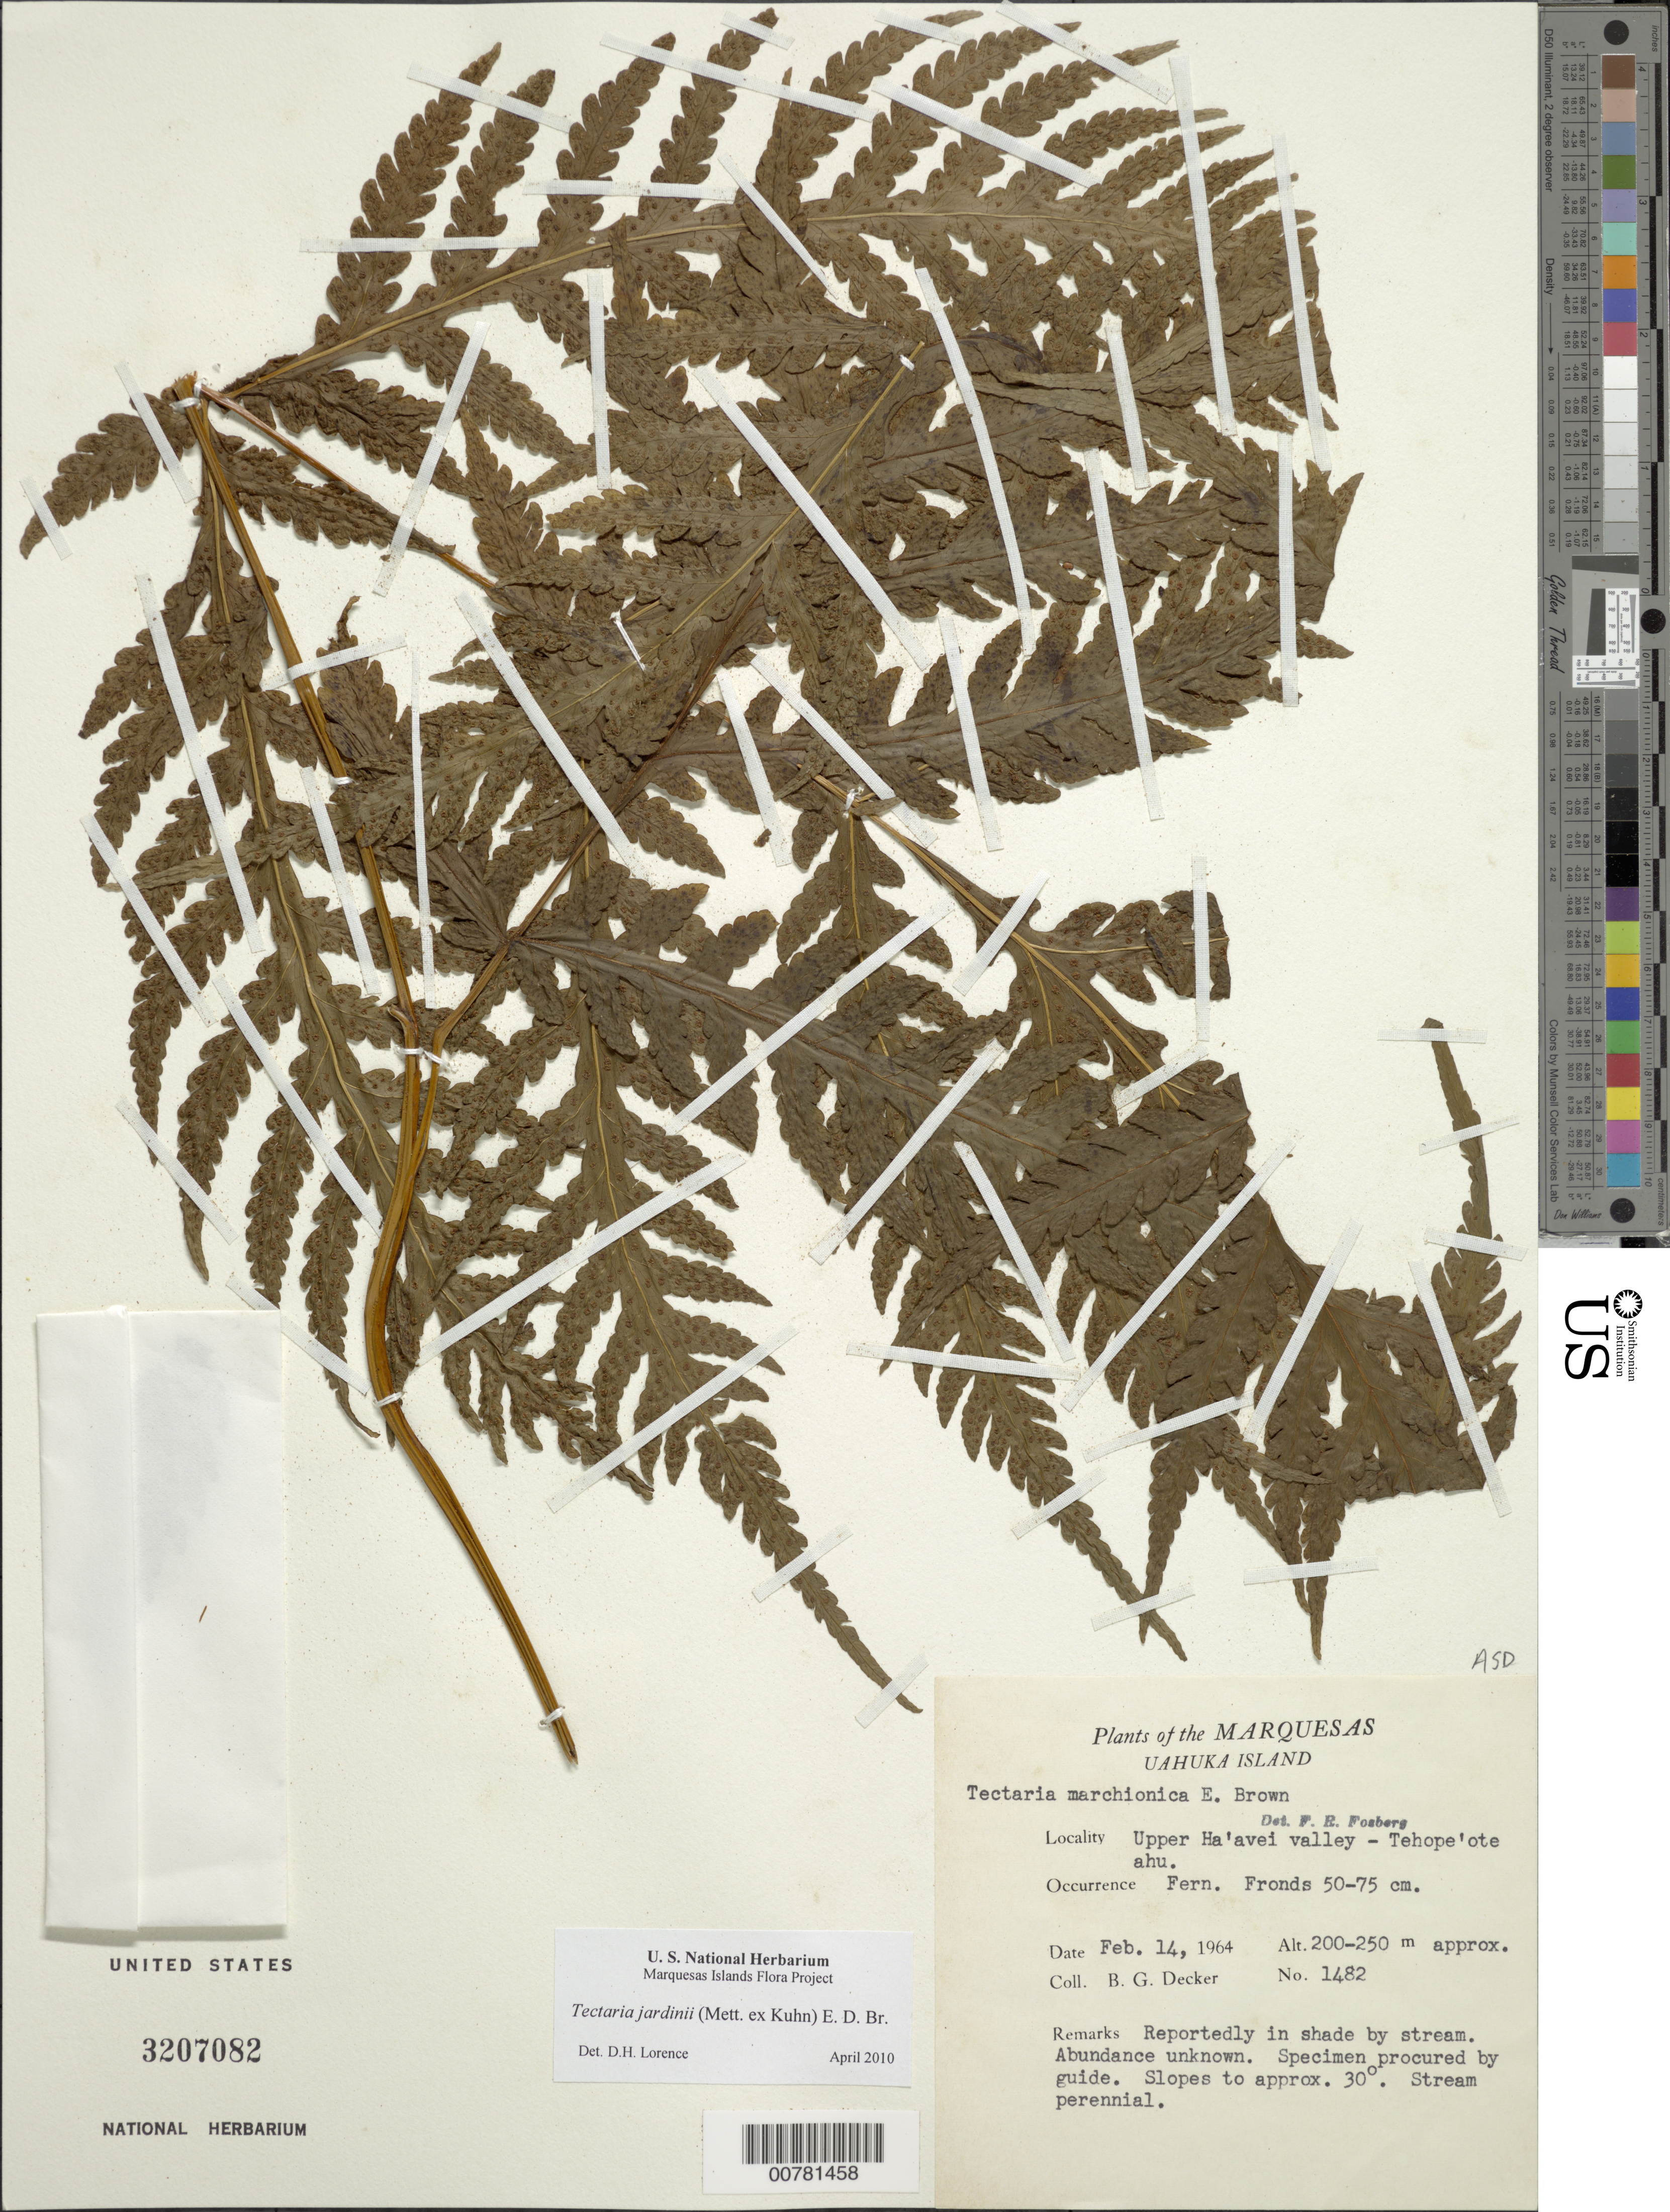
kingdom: Plantae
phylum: Tracheophyta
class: Polypodiopsida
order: Polypodiales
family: Tectariaceae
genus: Tectaria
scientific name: Tectaria jardinii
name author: (Mett. ex Kuhn) E.D. Br.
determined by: Lorence, David H., (PTBG), National Tropical Botanical Garden (UNITED STATES)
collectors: B. G. Decker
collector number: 1482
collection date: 1964-02-14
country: French Polynesia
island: Ua Huka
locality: Upper Ha'avei Valley, Tehope'ote ahu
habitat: In shade by stream, abundance ; stream perennial, slope to 30 deg.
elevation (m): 200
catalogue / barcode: US 3207082